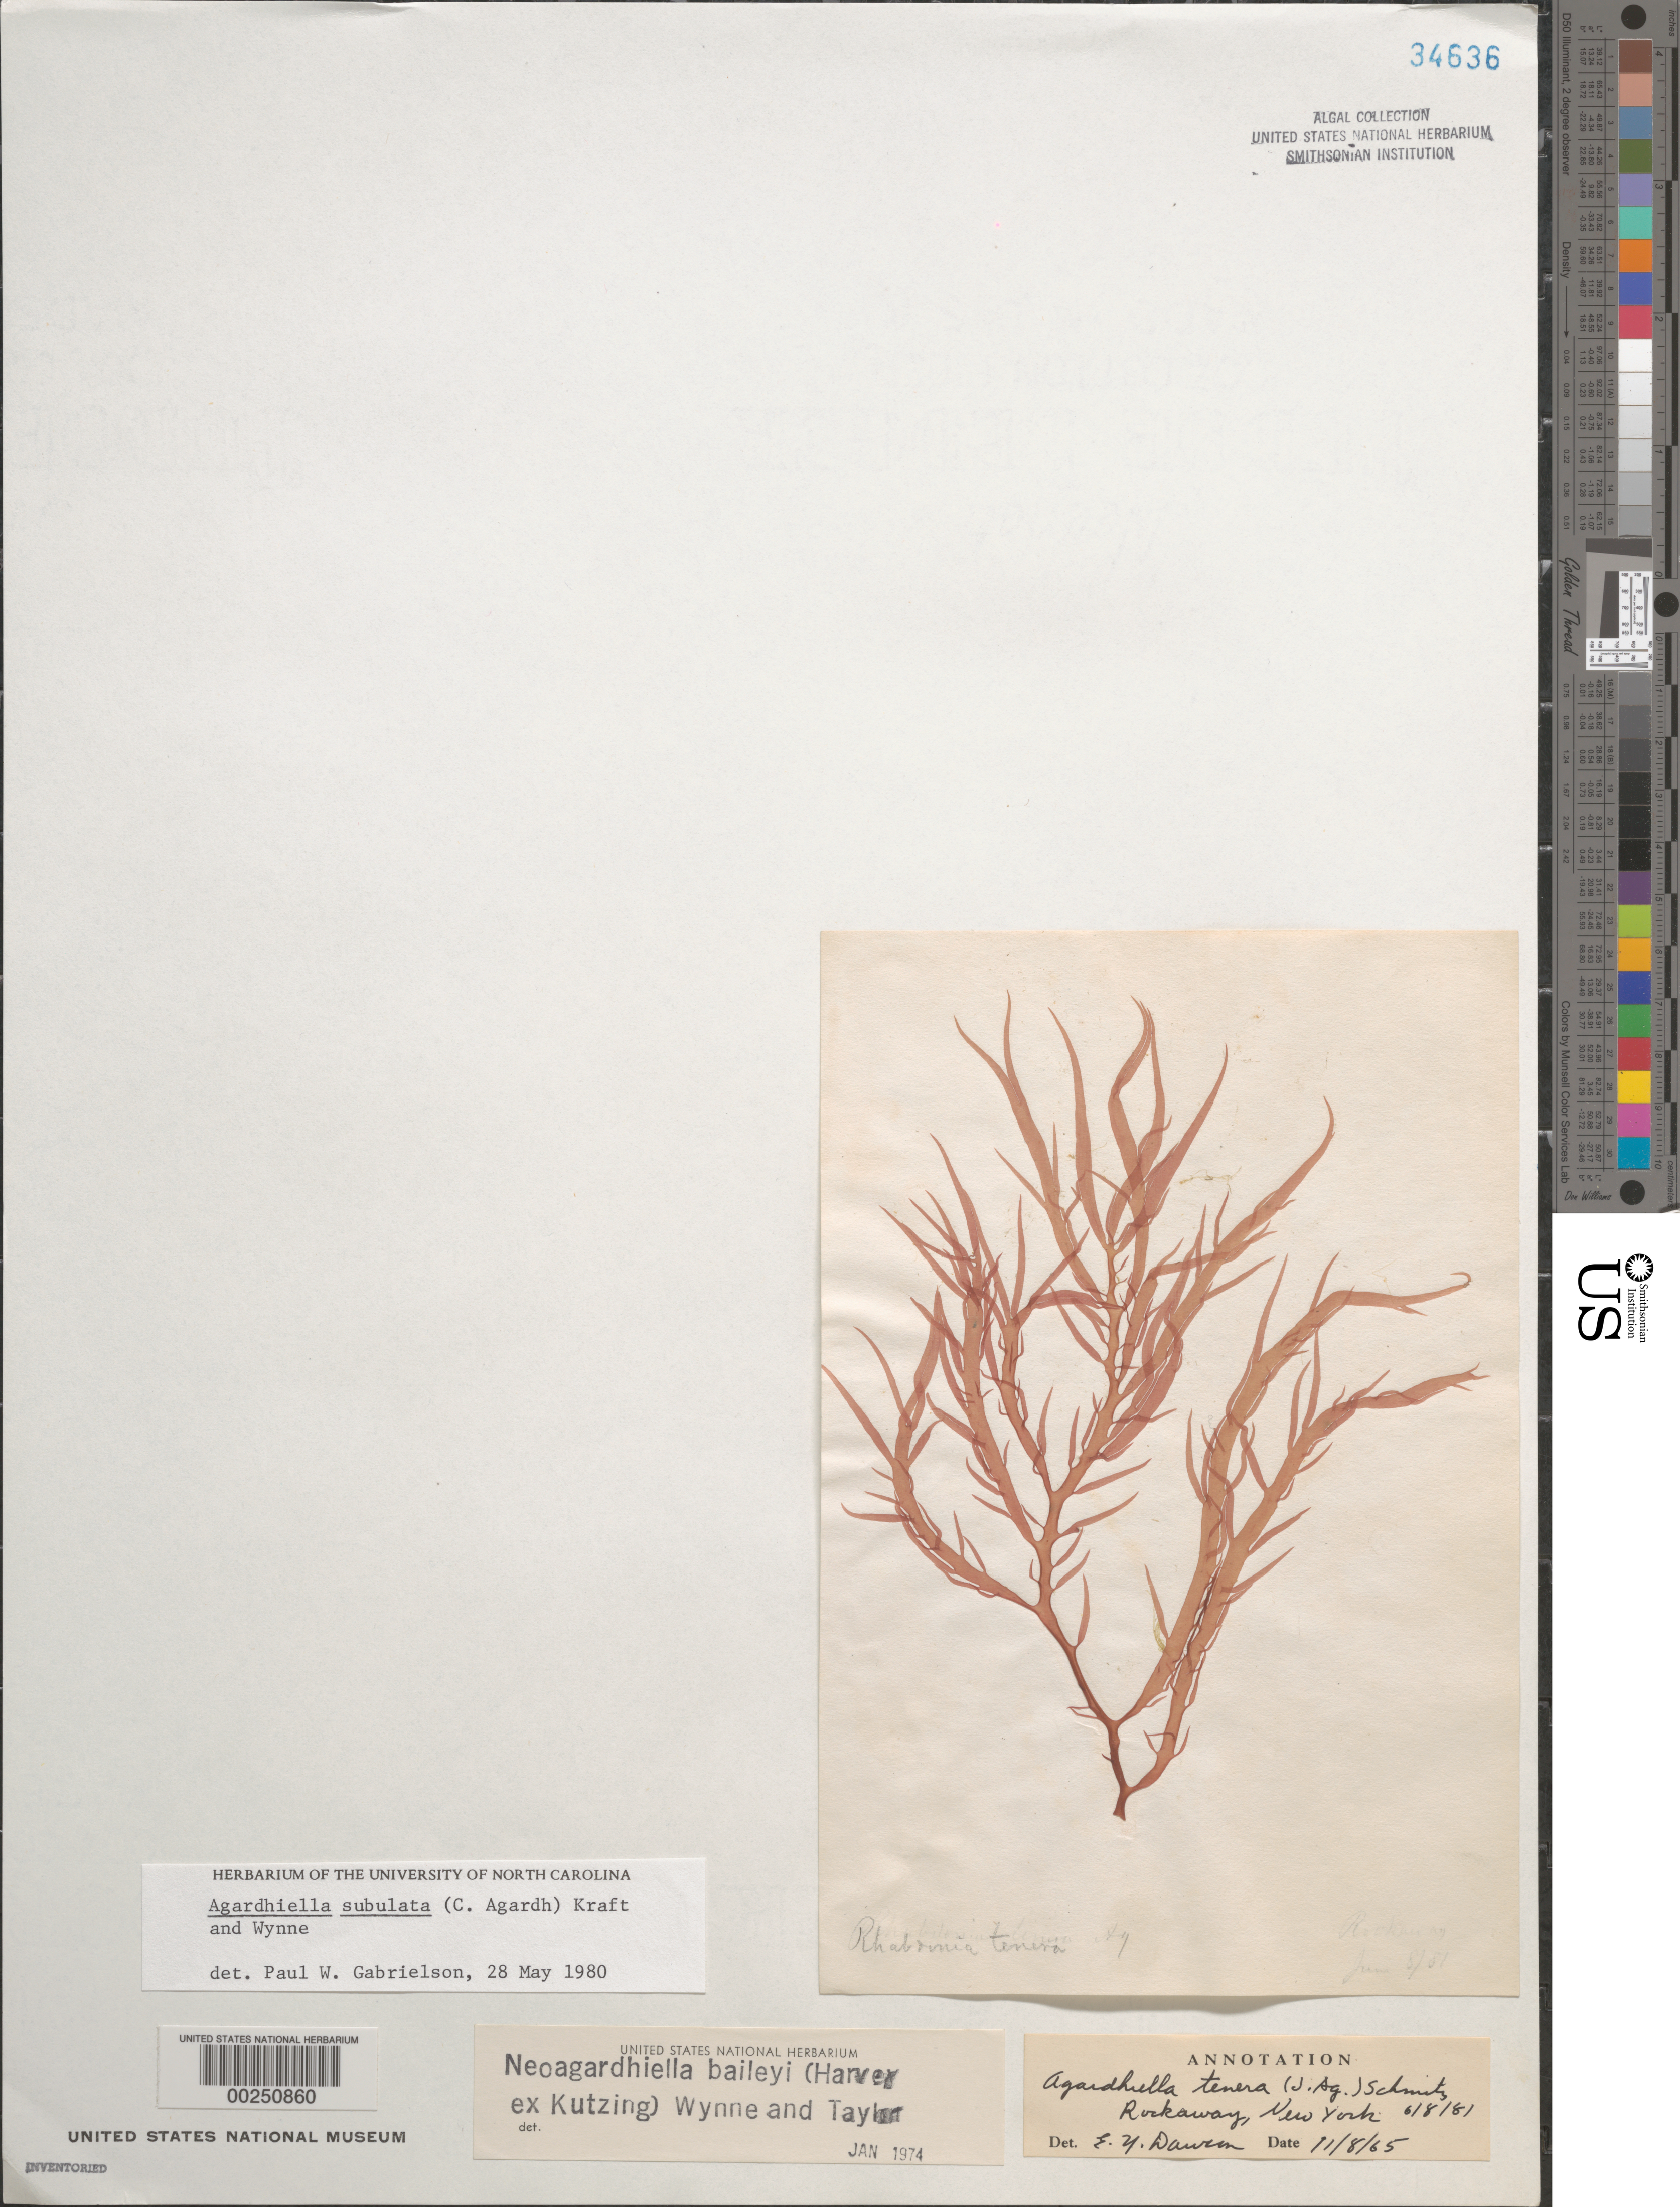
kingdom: Plantae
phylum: Rhodophyta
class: Florideophyceae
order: Gigartinales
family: Solieriaceae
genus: Agardhiella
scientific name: Agardhiella subulata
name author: (C. Agardh) G.T.Kraft & M.J. Wynne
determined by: Gabrielson, P. W.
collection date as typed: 08 Jun 1881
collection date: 1881-06-08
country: United States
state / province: New York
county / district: Queens County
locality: Rockaway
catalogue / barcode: US 34636